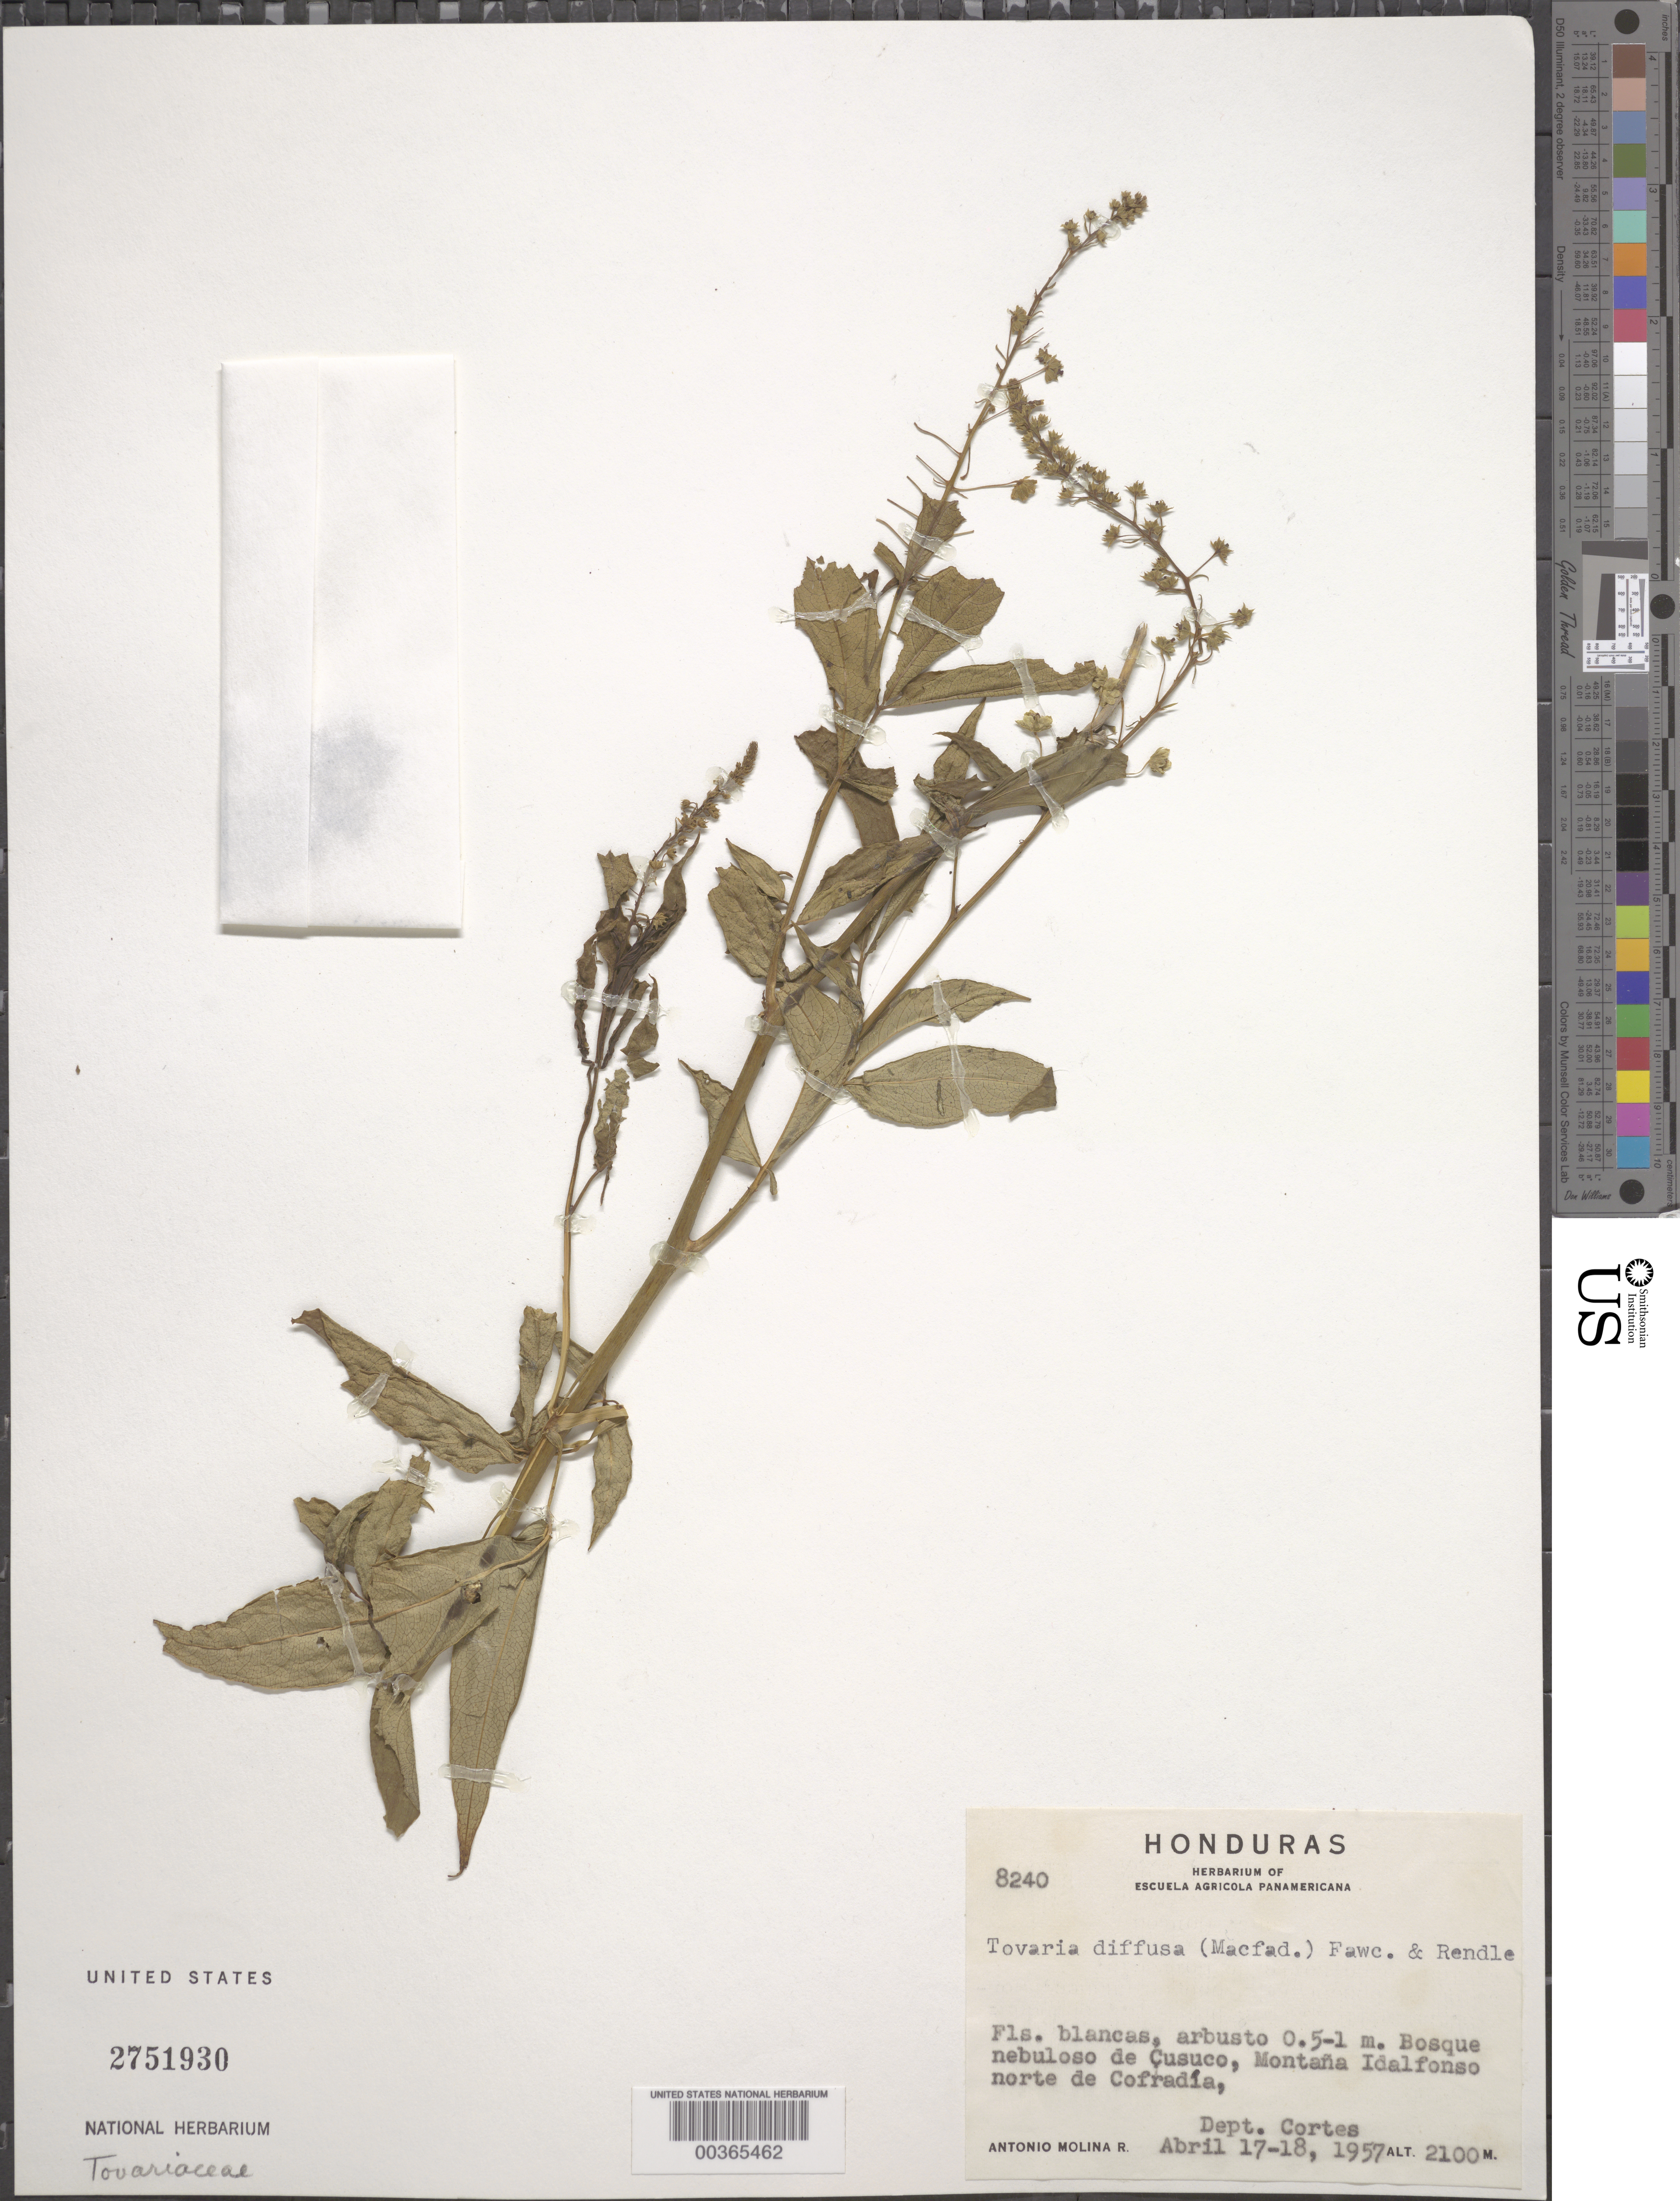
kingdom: Plantae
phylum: Tracheophyta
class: Magnoliopsida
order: Brassicales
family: Tovariaceae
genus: Tovaria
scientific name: Tovaria diffusa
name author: (Macfad.) Fawc. & Rendle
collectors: A. Molina R.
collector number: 8240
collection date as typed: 17 Apr 1957 to 18 Apr 1957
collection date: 1957-04-17/1957-04-18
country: Honduras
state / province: Cortés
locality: Montana Idalfonso, N de Cofradia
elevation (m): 2100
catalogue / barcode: US 2751930